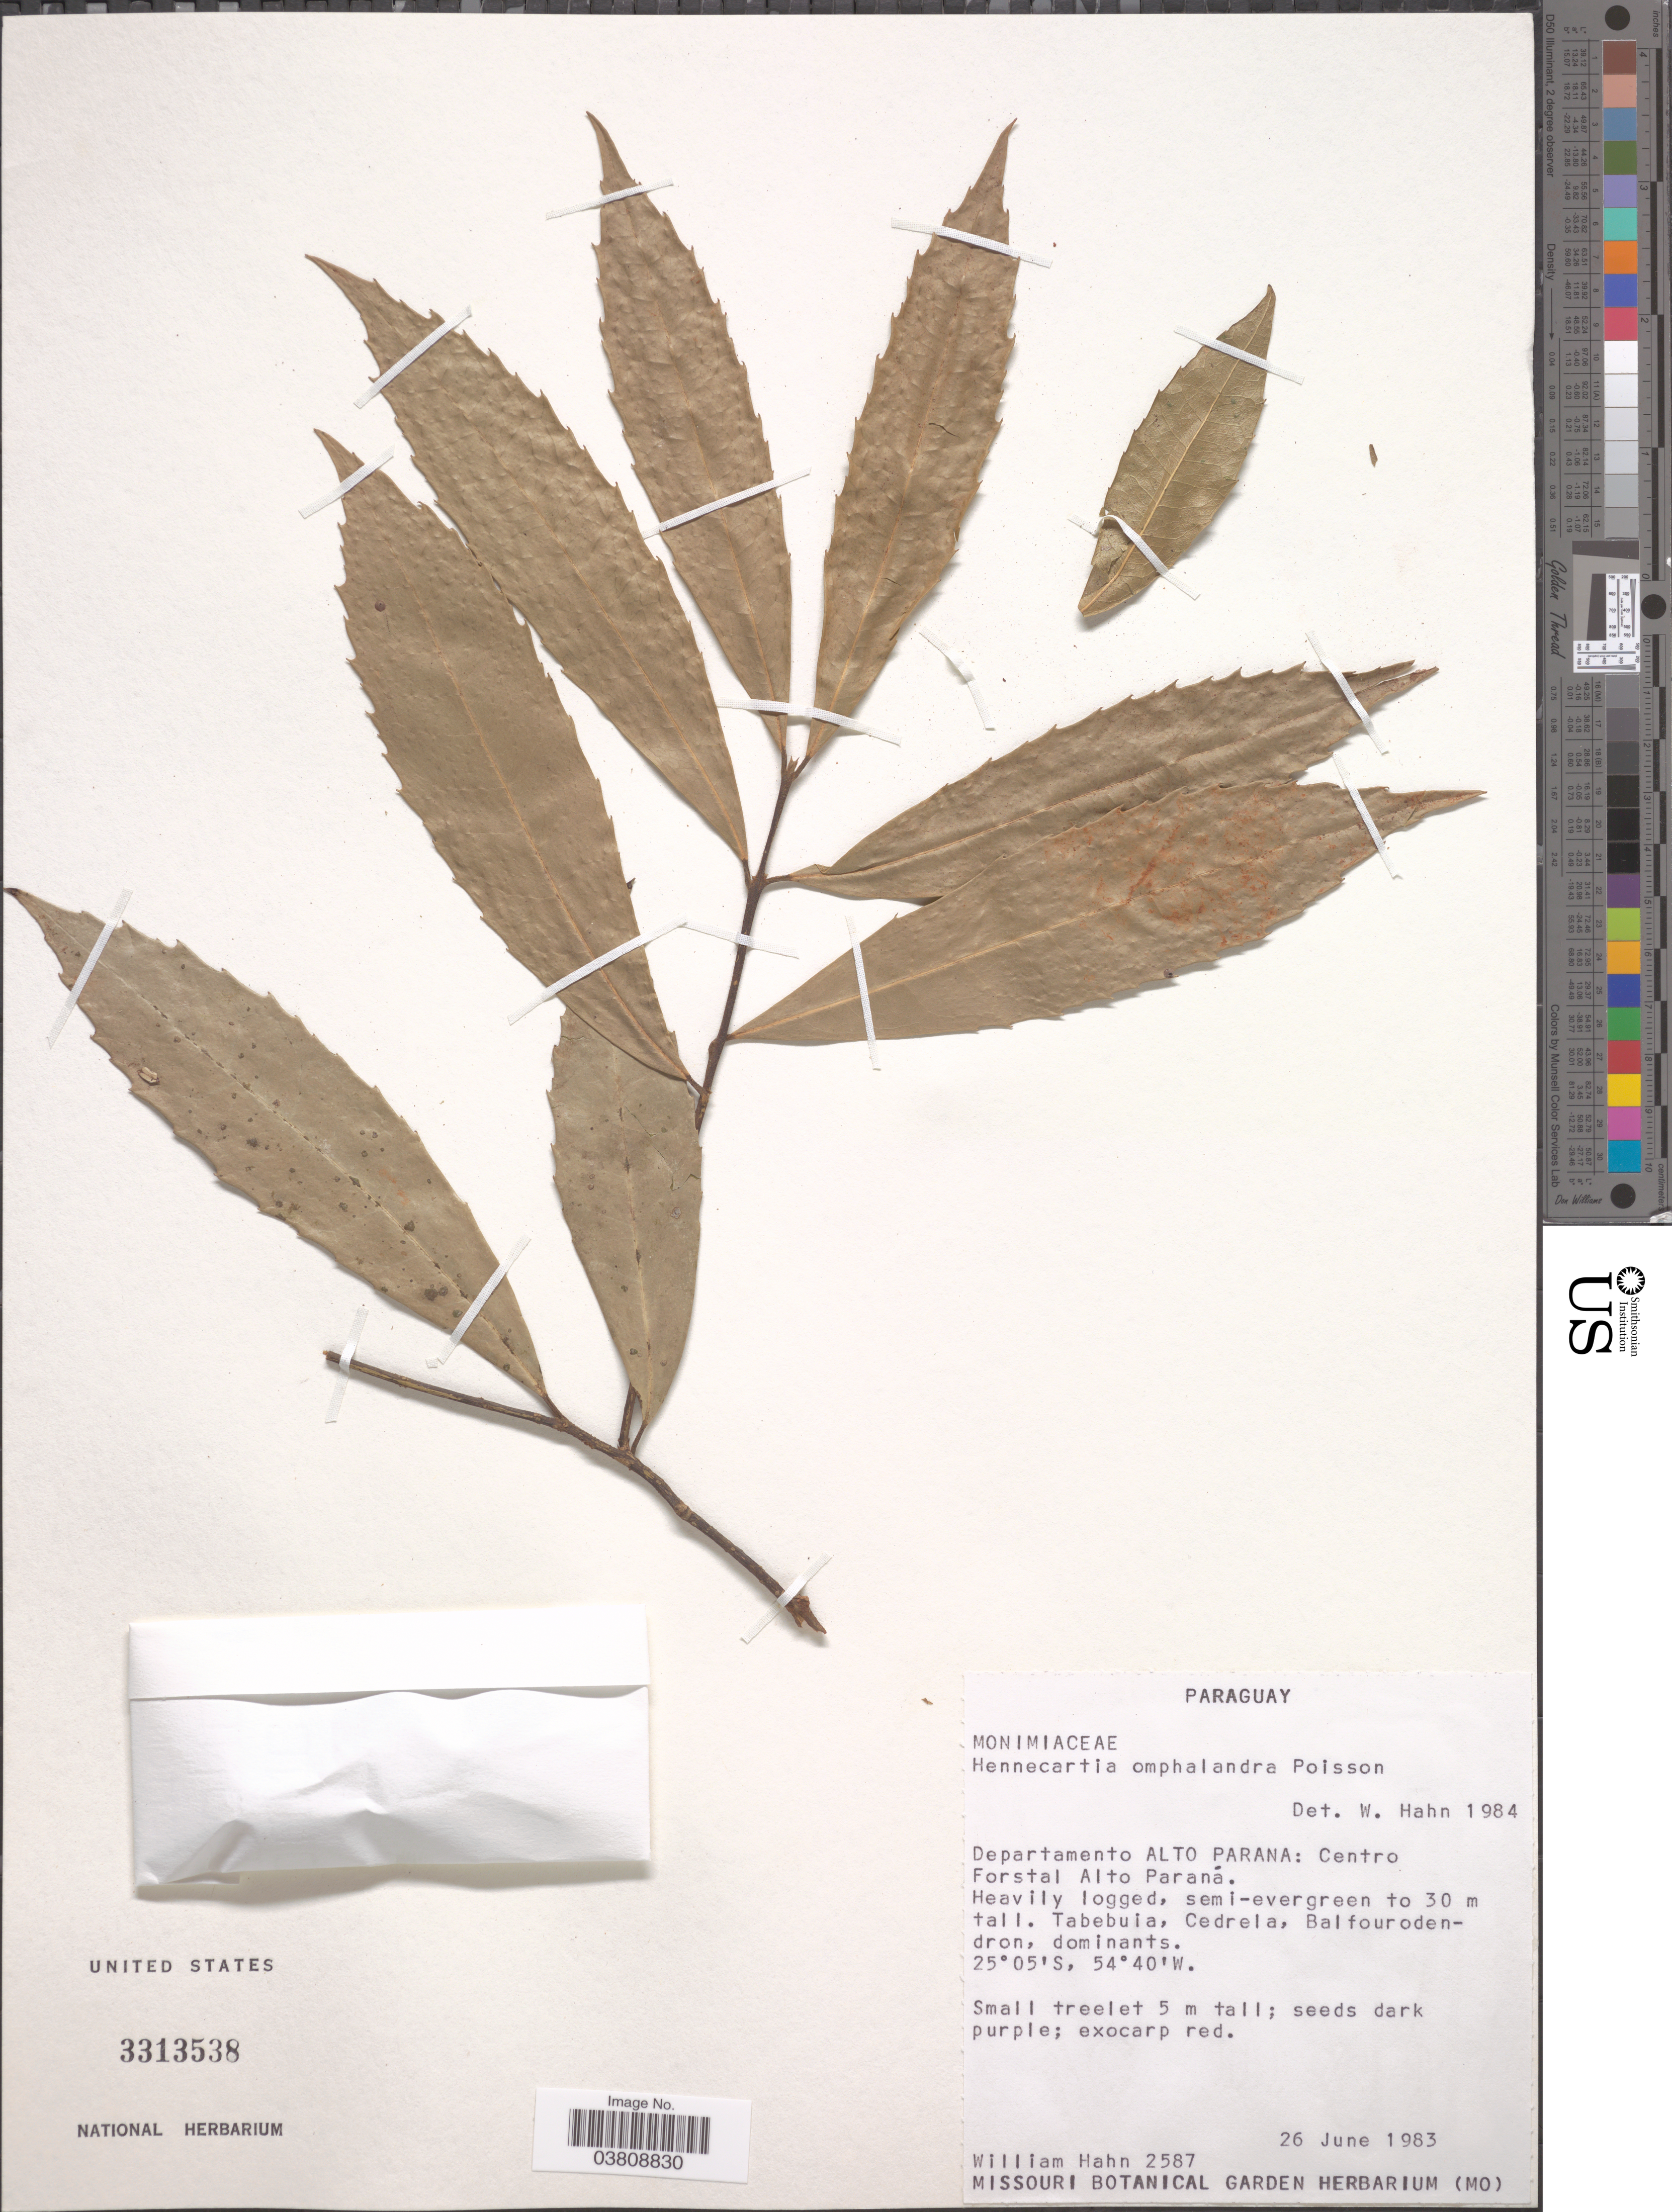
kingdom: Plantae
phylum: Tracheophyta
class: Magnoliopsida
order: Laurales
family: Monimiaceae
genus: Hennecartia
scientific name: Hennecartia omphalandra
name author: J. Poiss.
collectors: W. Hahn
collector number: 2587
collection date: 1983-06-26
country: Paraguay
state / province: Alto Parana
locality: Departamento Alto Parana: Centro Forstal Alto Paraná.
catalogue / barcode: US 3313538